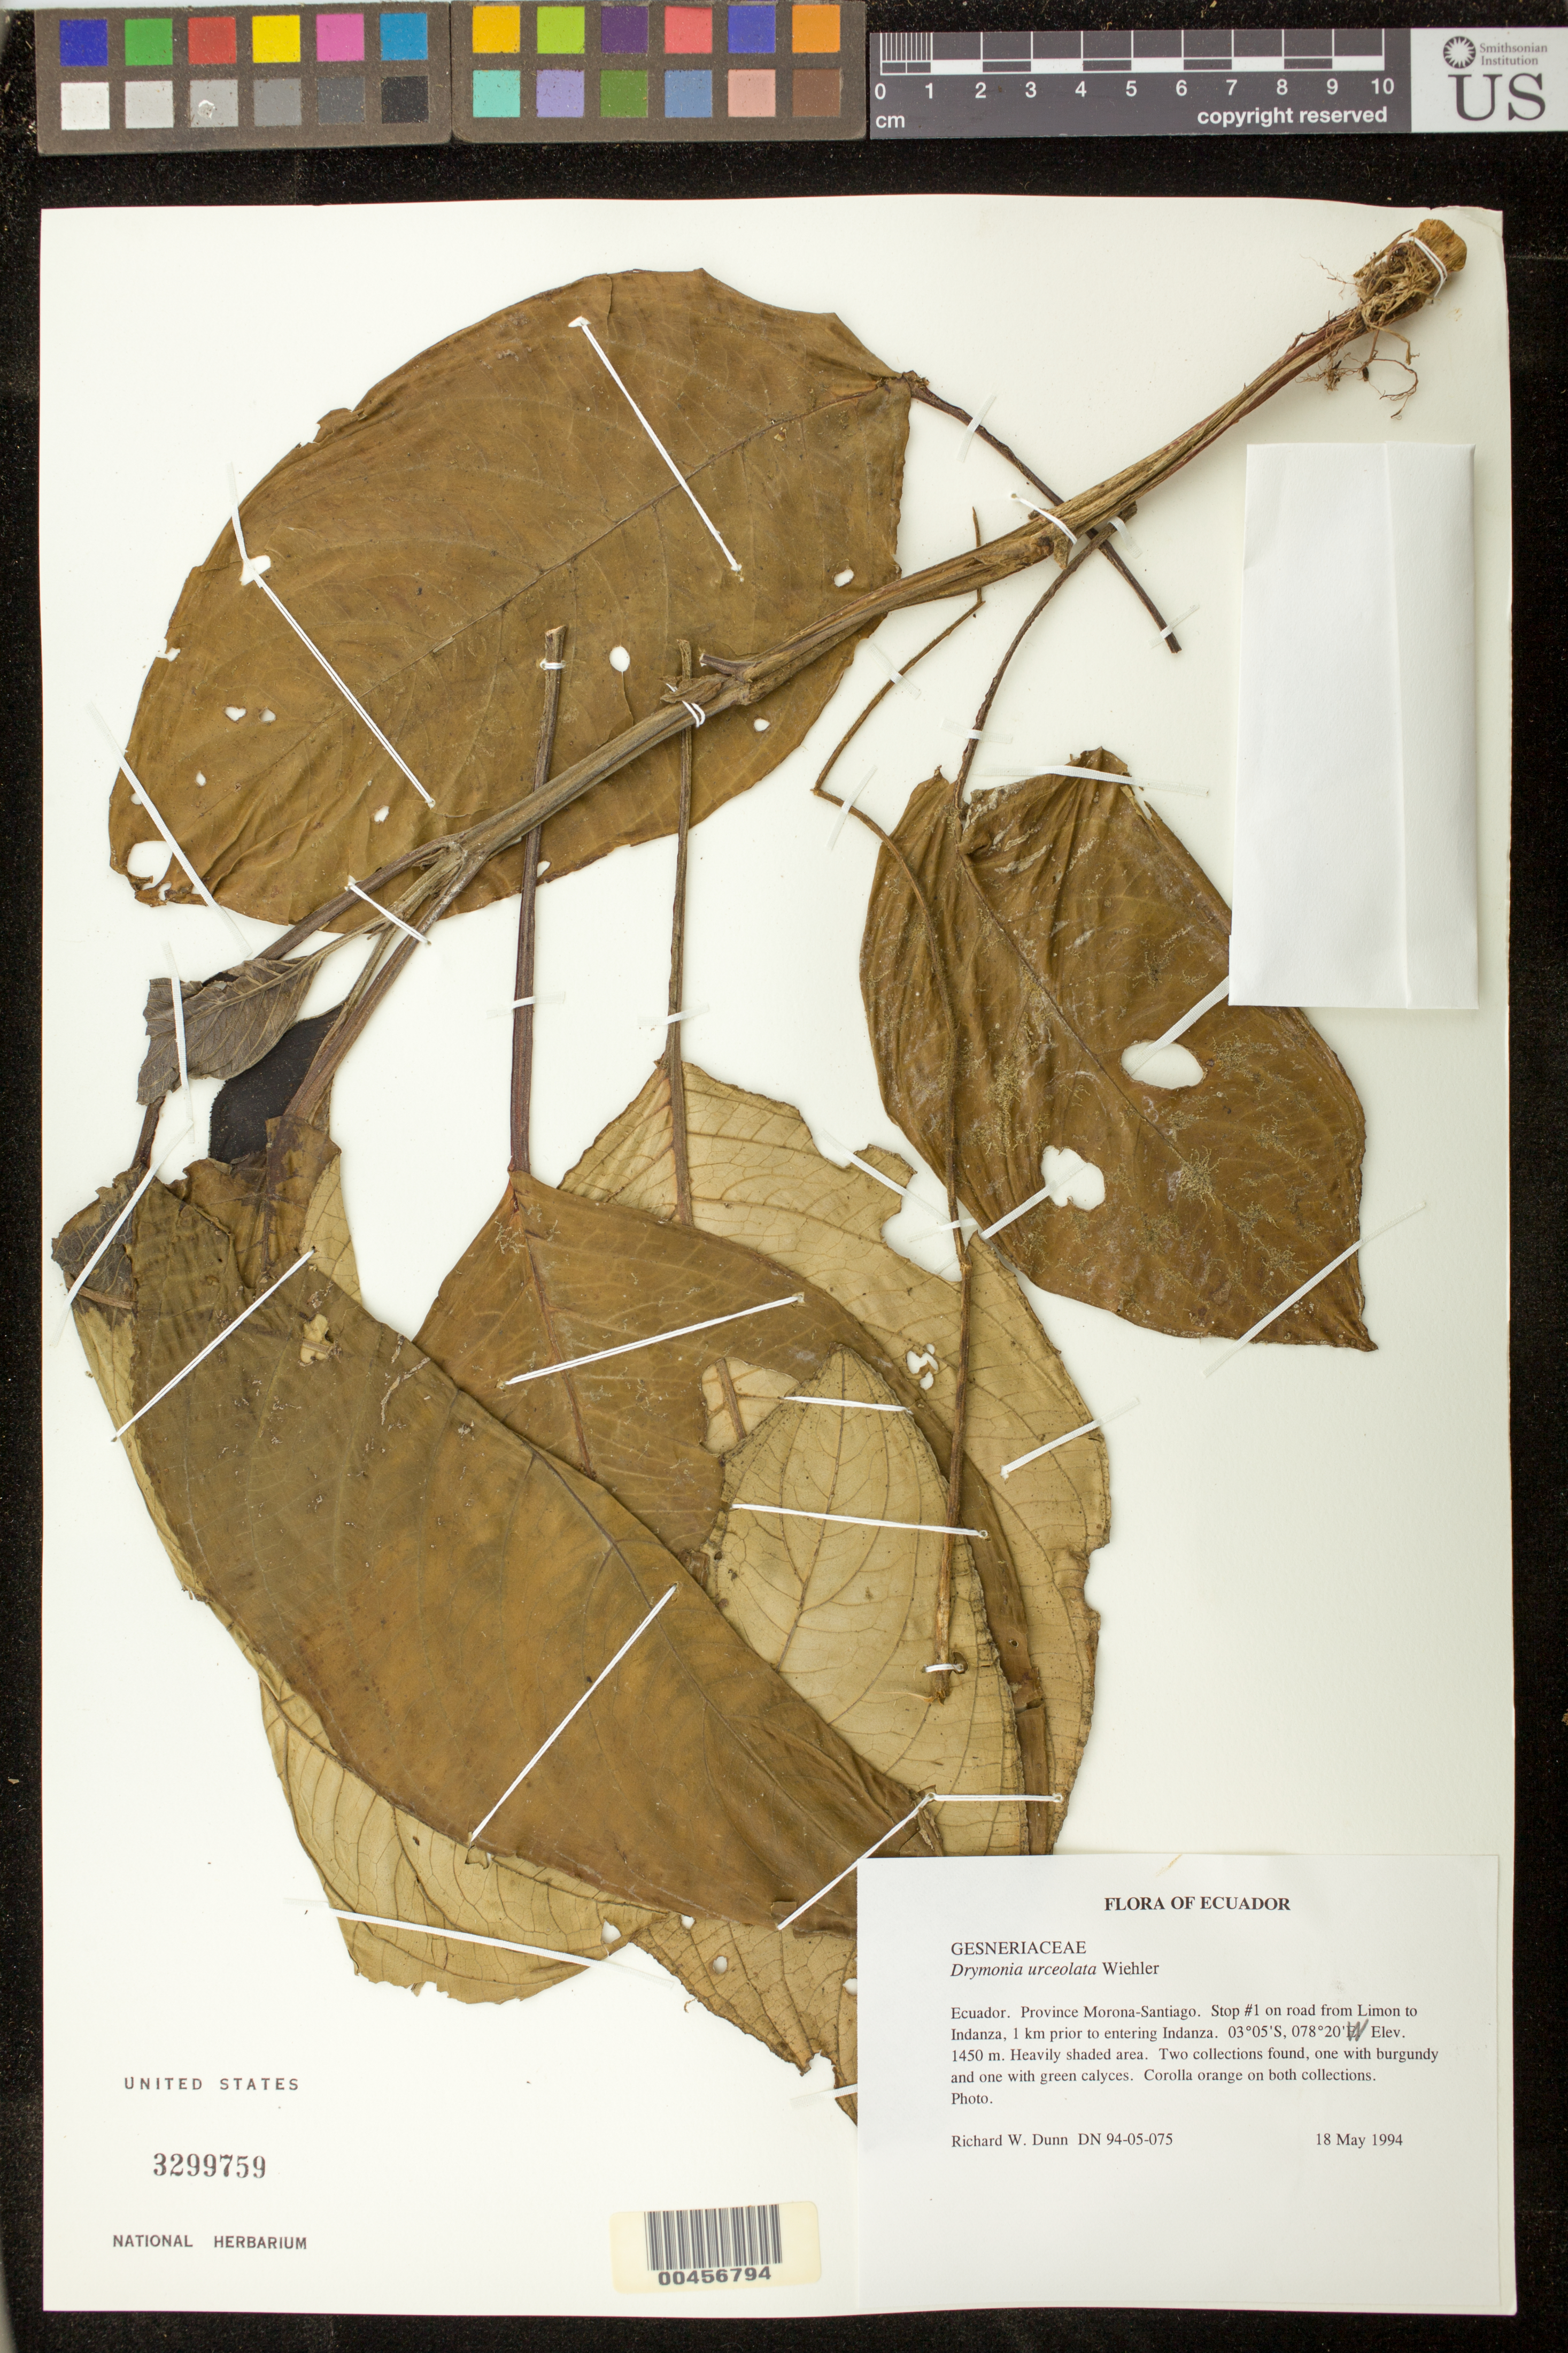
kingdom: Plantae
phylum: Tracheophyta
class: Magnoliopsida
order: Lamiales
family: Gesneriaceae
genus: Drymonia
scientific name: Drymonia urceolata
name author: Wiehler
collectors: R. Dunn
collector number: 9405075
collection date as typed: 18 May 1994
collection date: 1994-05-18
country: Ecuador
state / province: Morona-Santiago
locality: From Limon to Indanza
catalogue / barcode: US 3299759